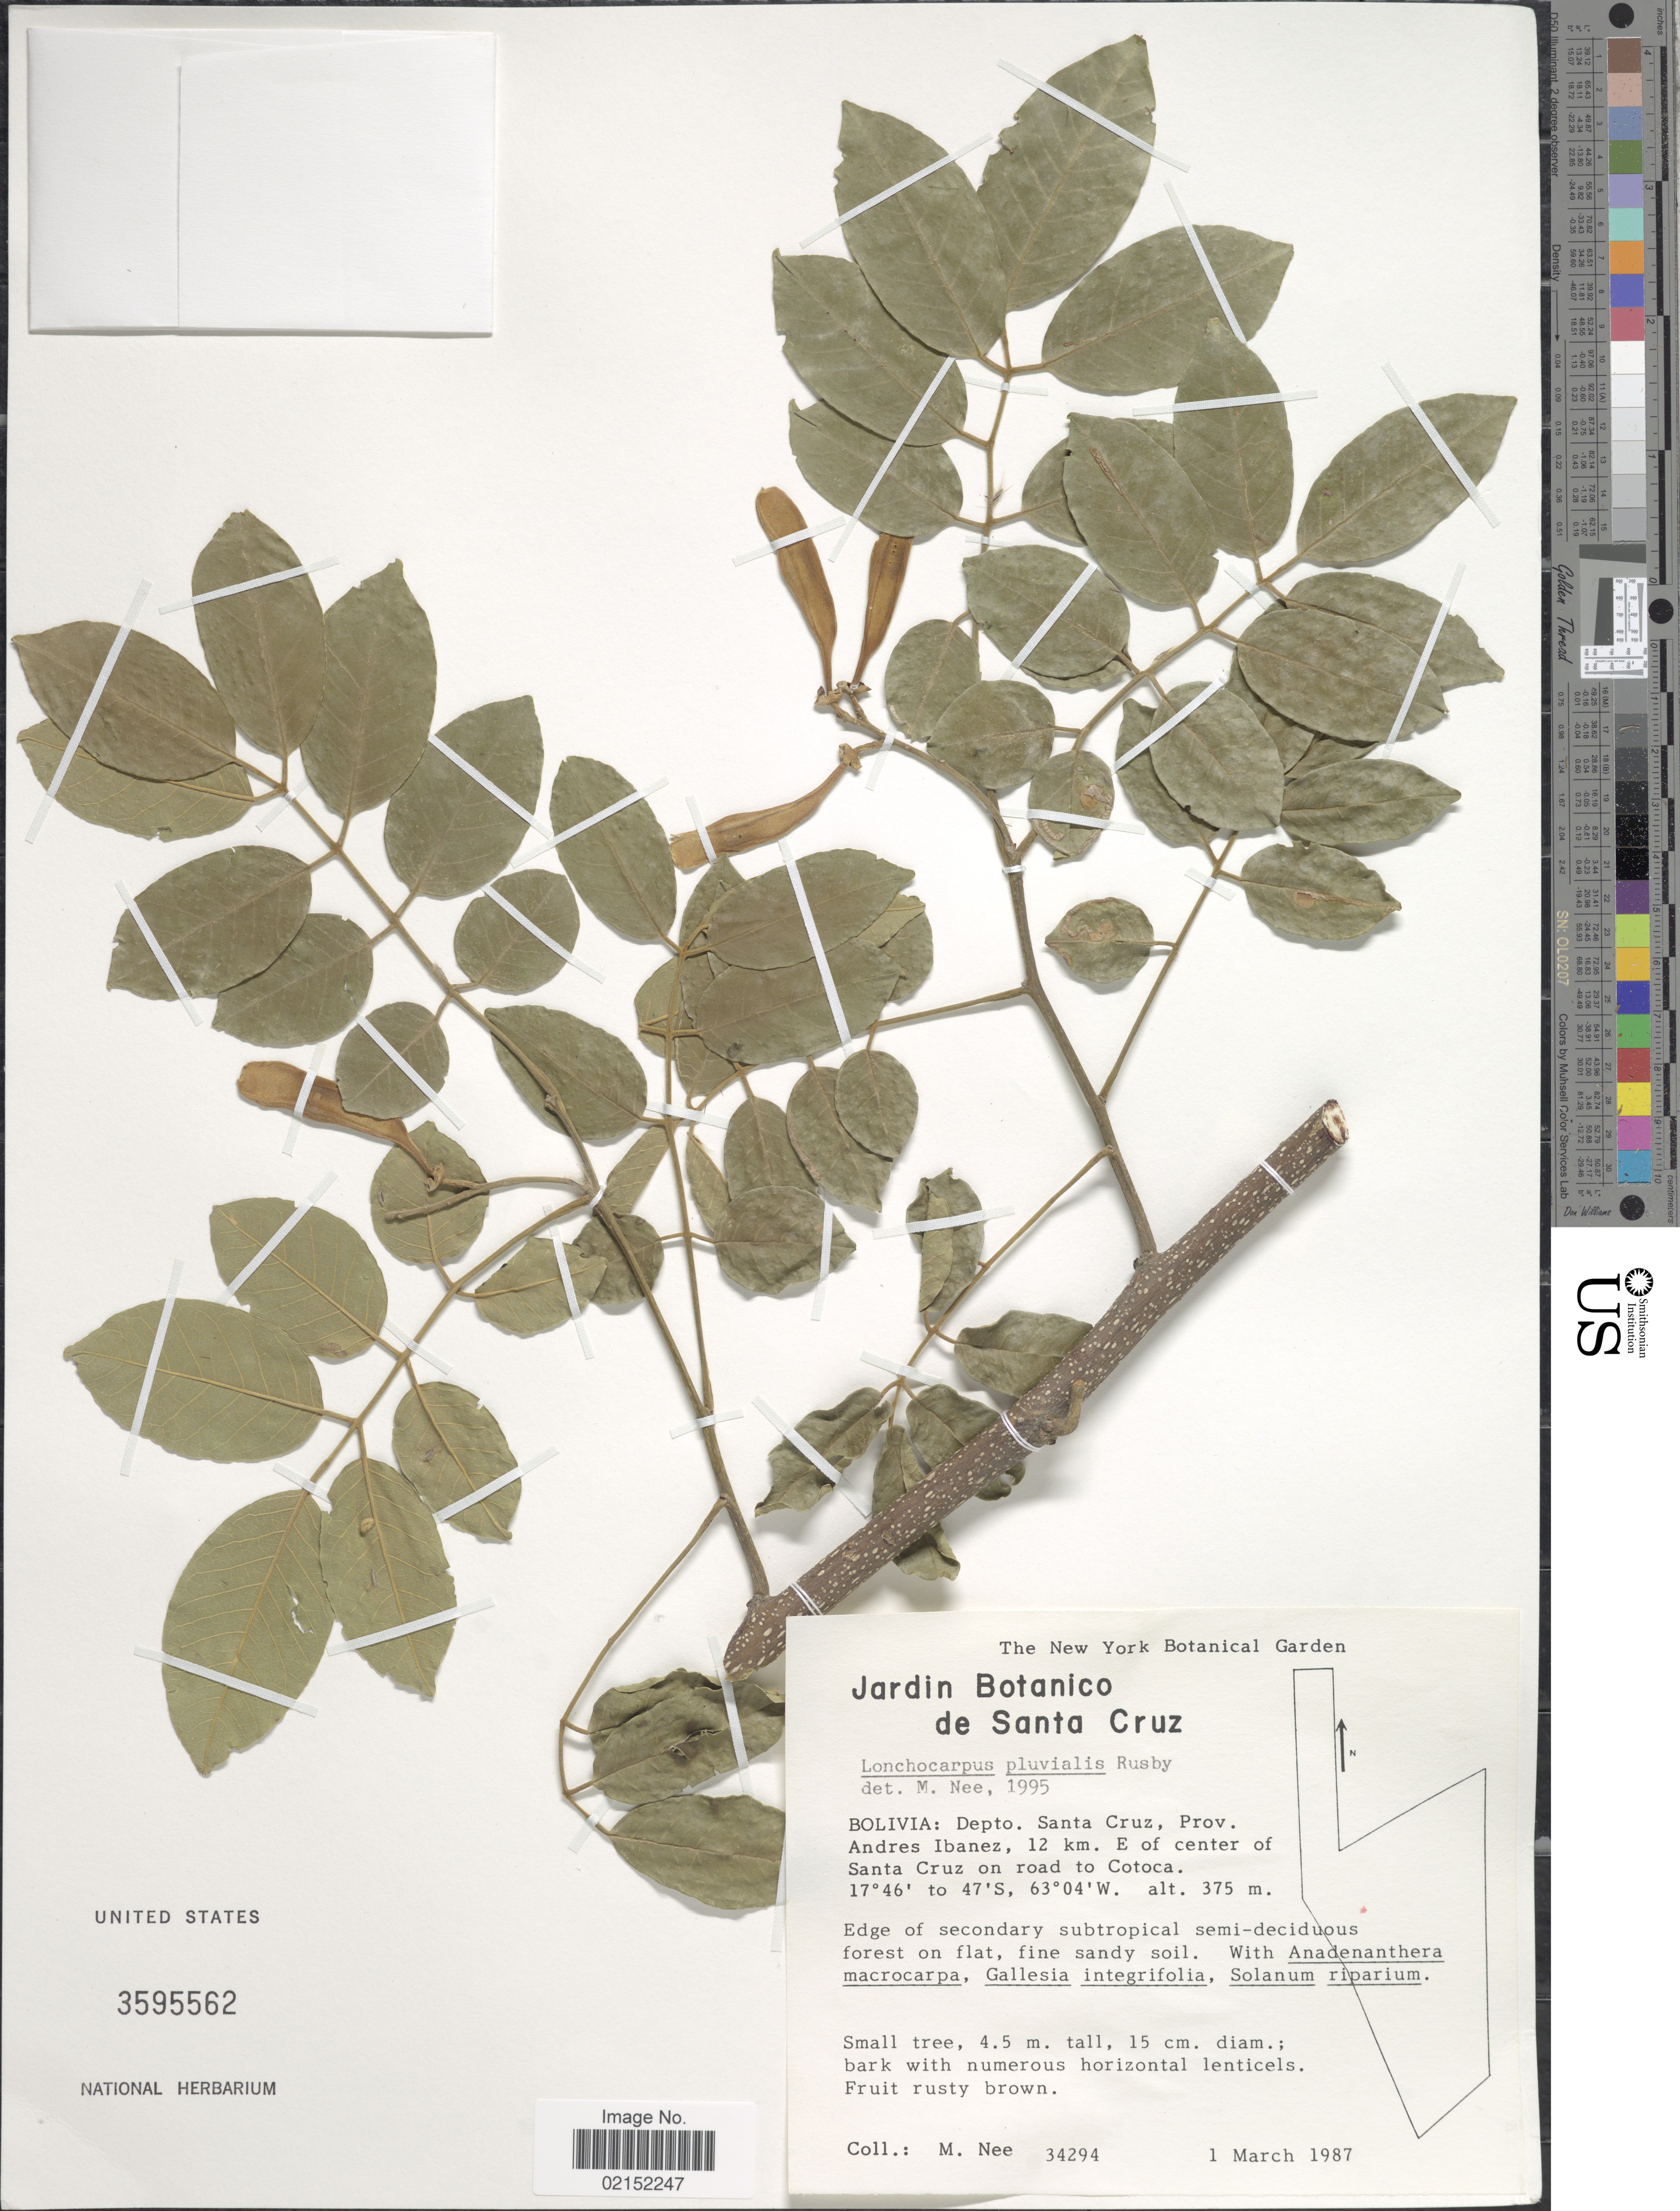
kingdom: Plantae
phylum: Tracheophyta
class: Magnoliopsida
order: Fabales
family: Fabaceae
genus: Lonchocarpus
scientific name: Lonchocarpus pluvialis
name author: Rusby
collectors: M. Nee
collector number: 34294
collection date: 1987-03-01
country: Bolivia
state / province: Santa Cruz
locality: Prov. Andres Ibanez. 12 km. E of center of Santa Cruz on road to Cotoca.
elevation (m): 375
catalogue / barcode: US 3595562